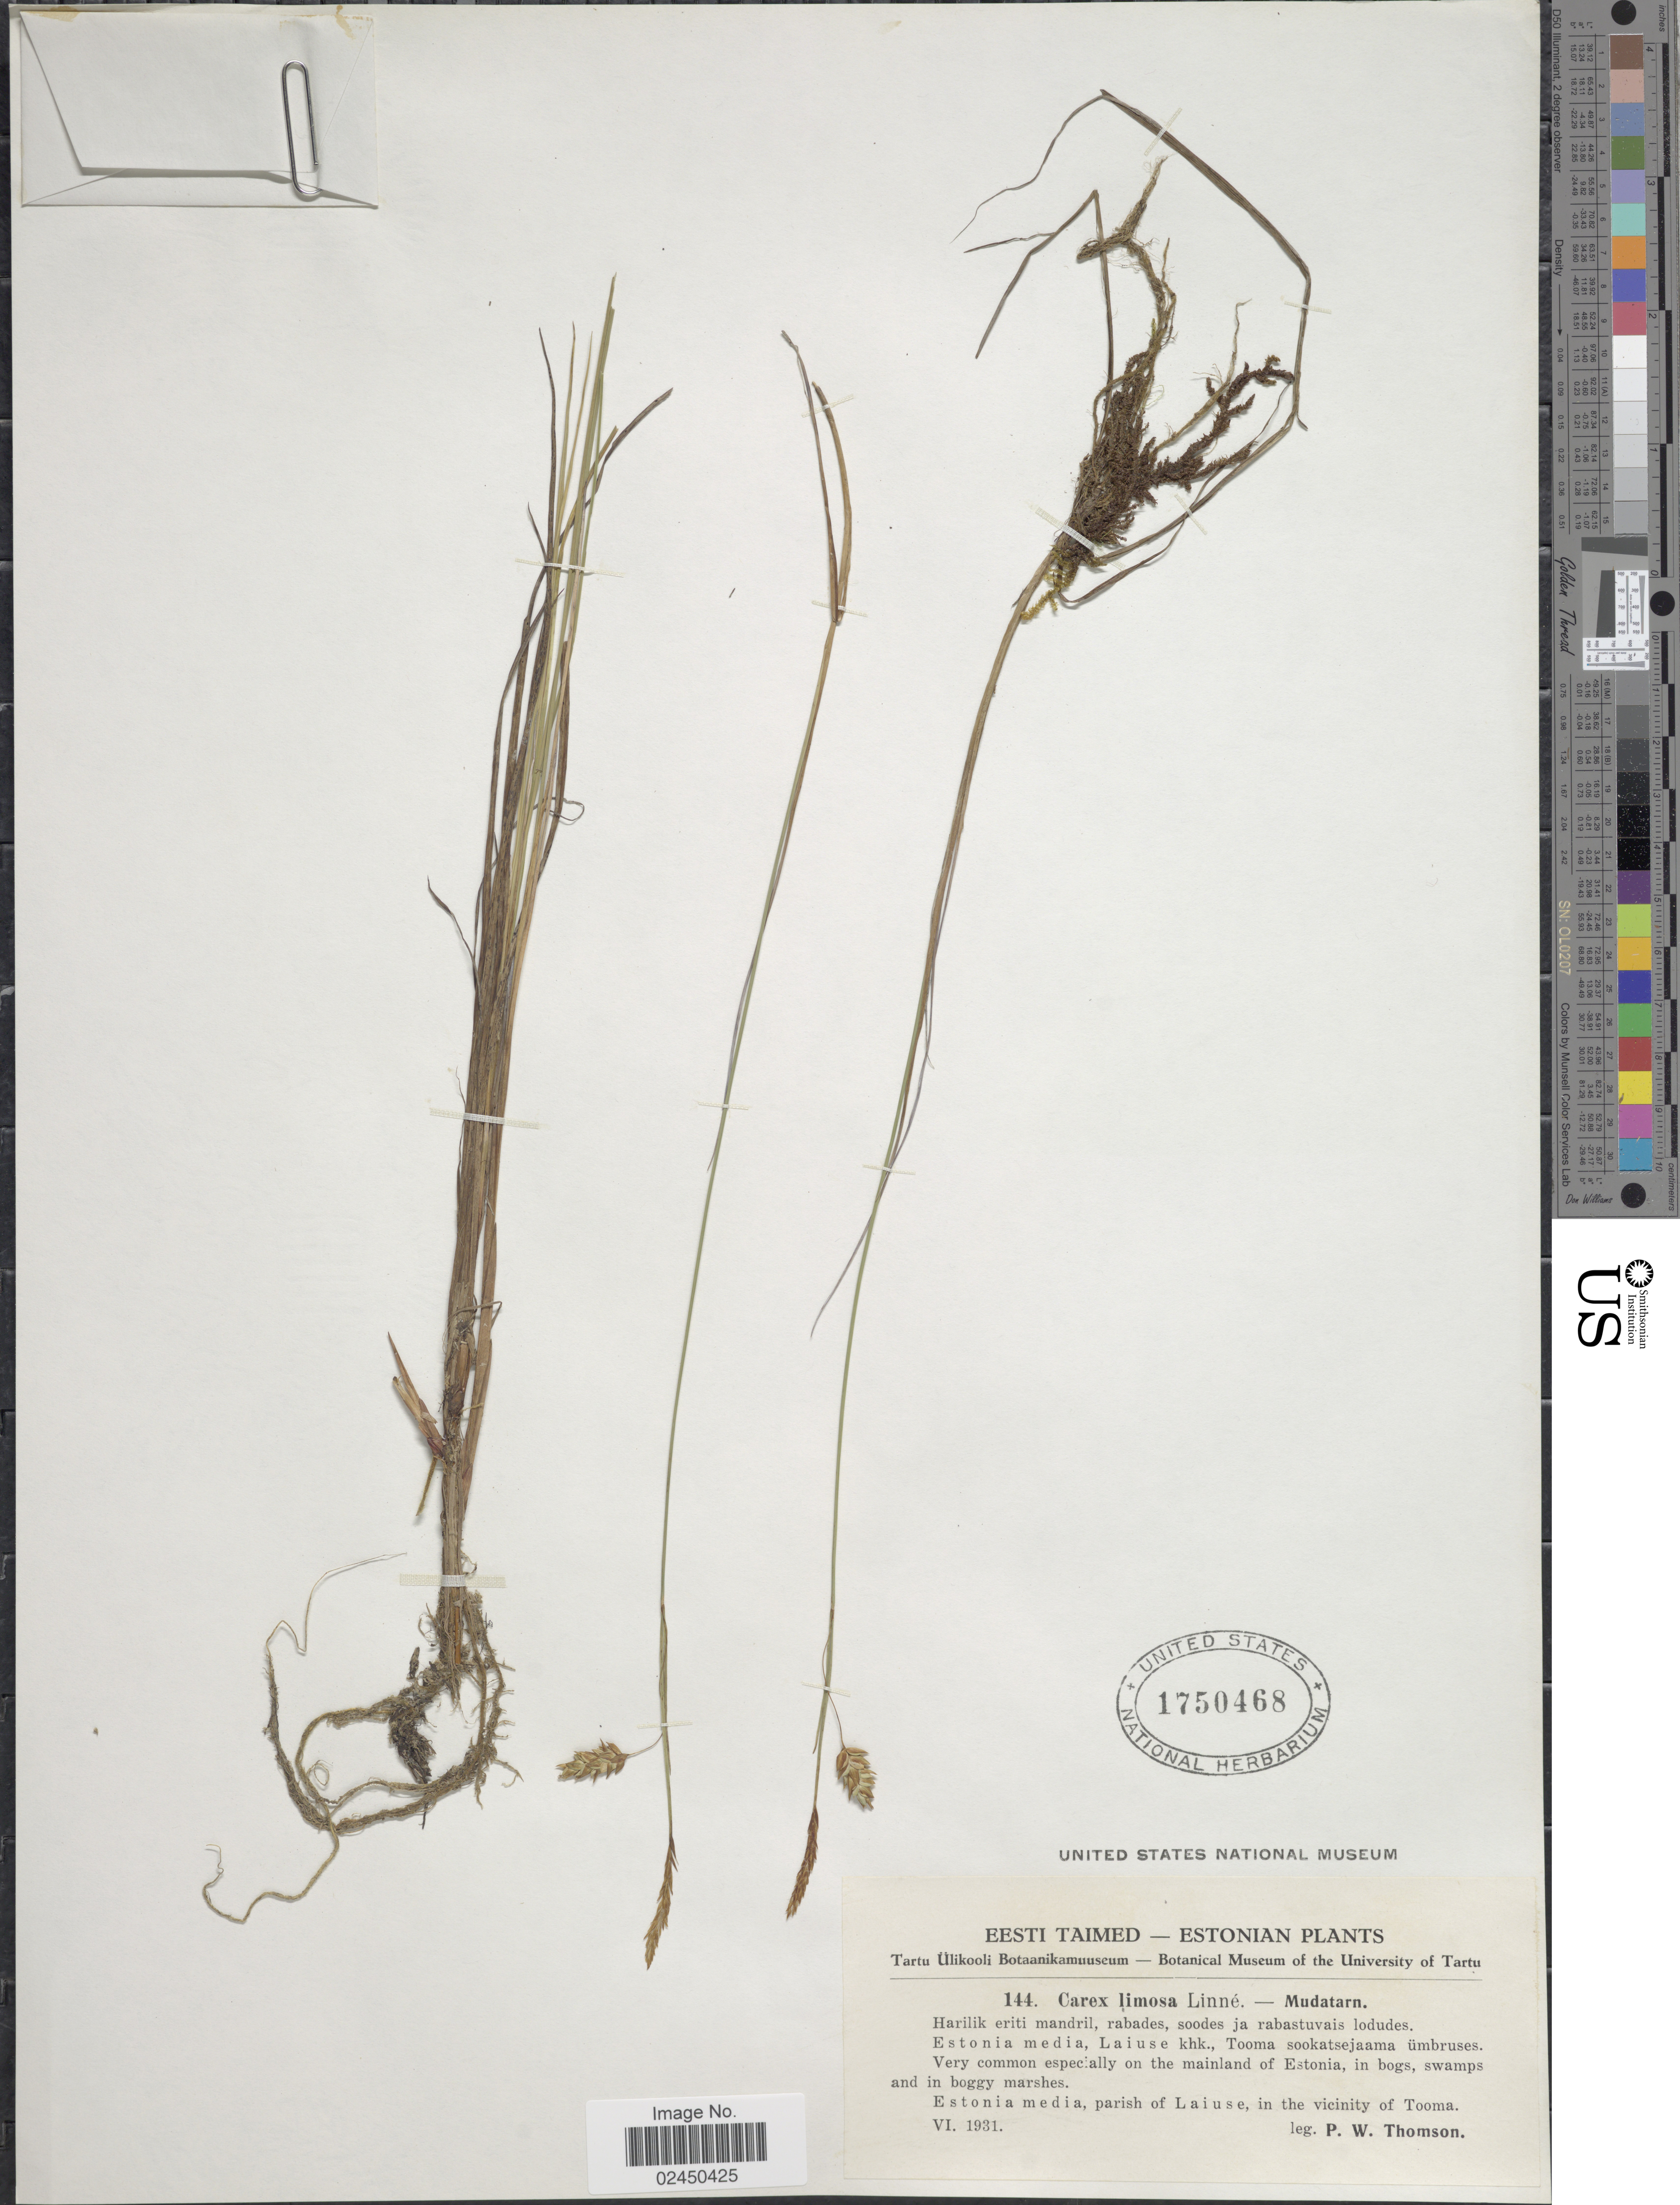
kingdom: Plantae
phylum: Tracheophyta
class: Liliopsida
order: Poales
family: Cyperaceae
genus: Carex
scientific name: Carex limosa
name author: L.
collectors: P. W. Thomson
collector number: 144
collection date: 1931-06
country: Estonia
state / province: Jõgevamaa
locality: Estonia media, parish of Laiuse, in the vicinity of Tooma.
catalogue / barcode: US 1750468